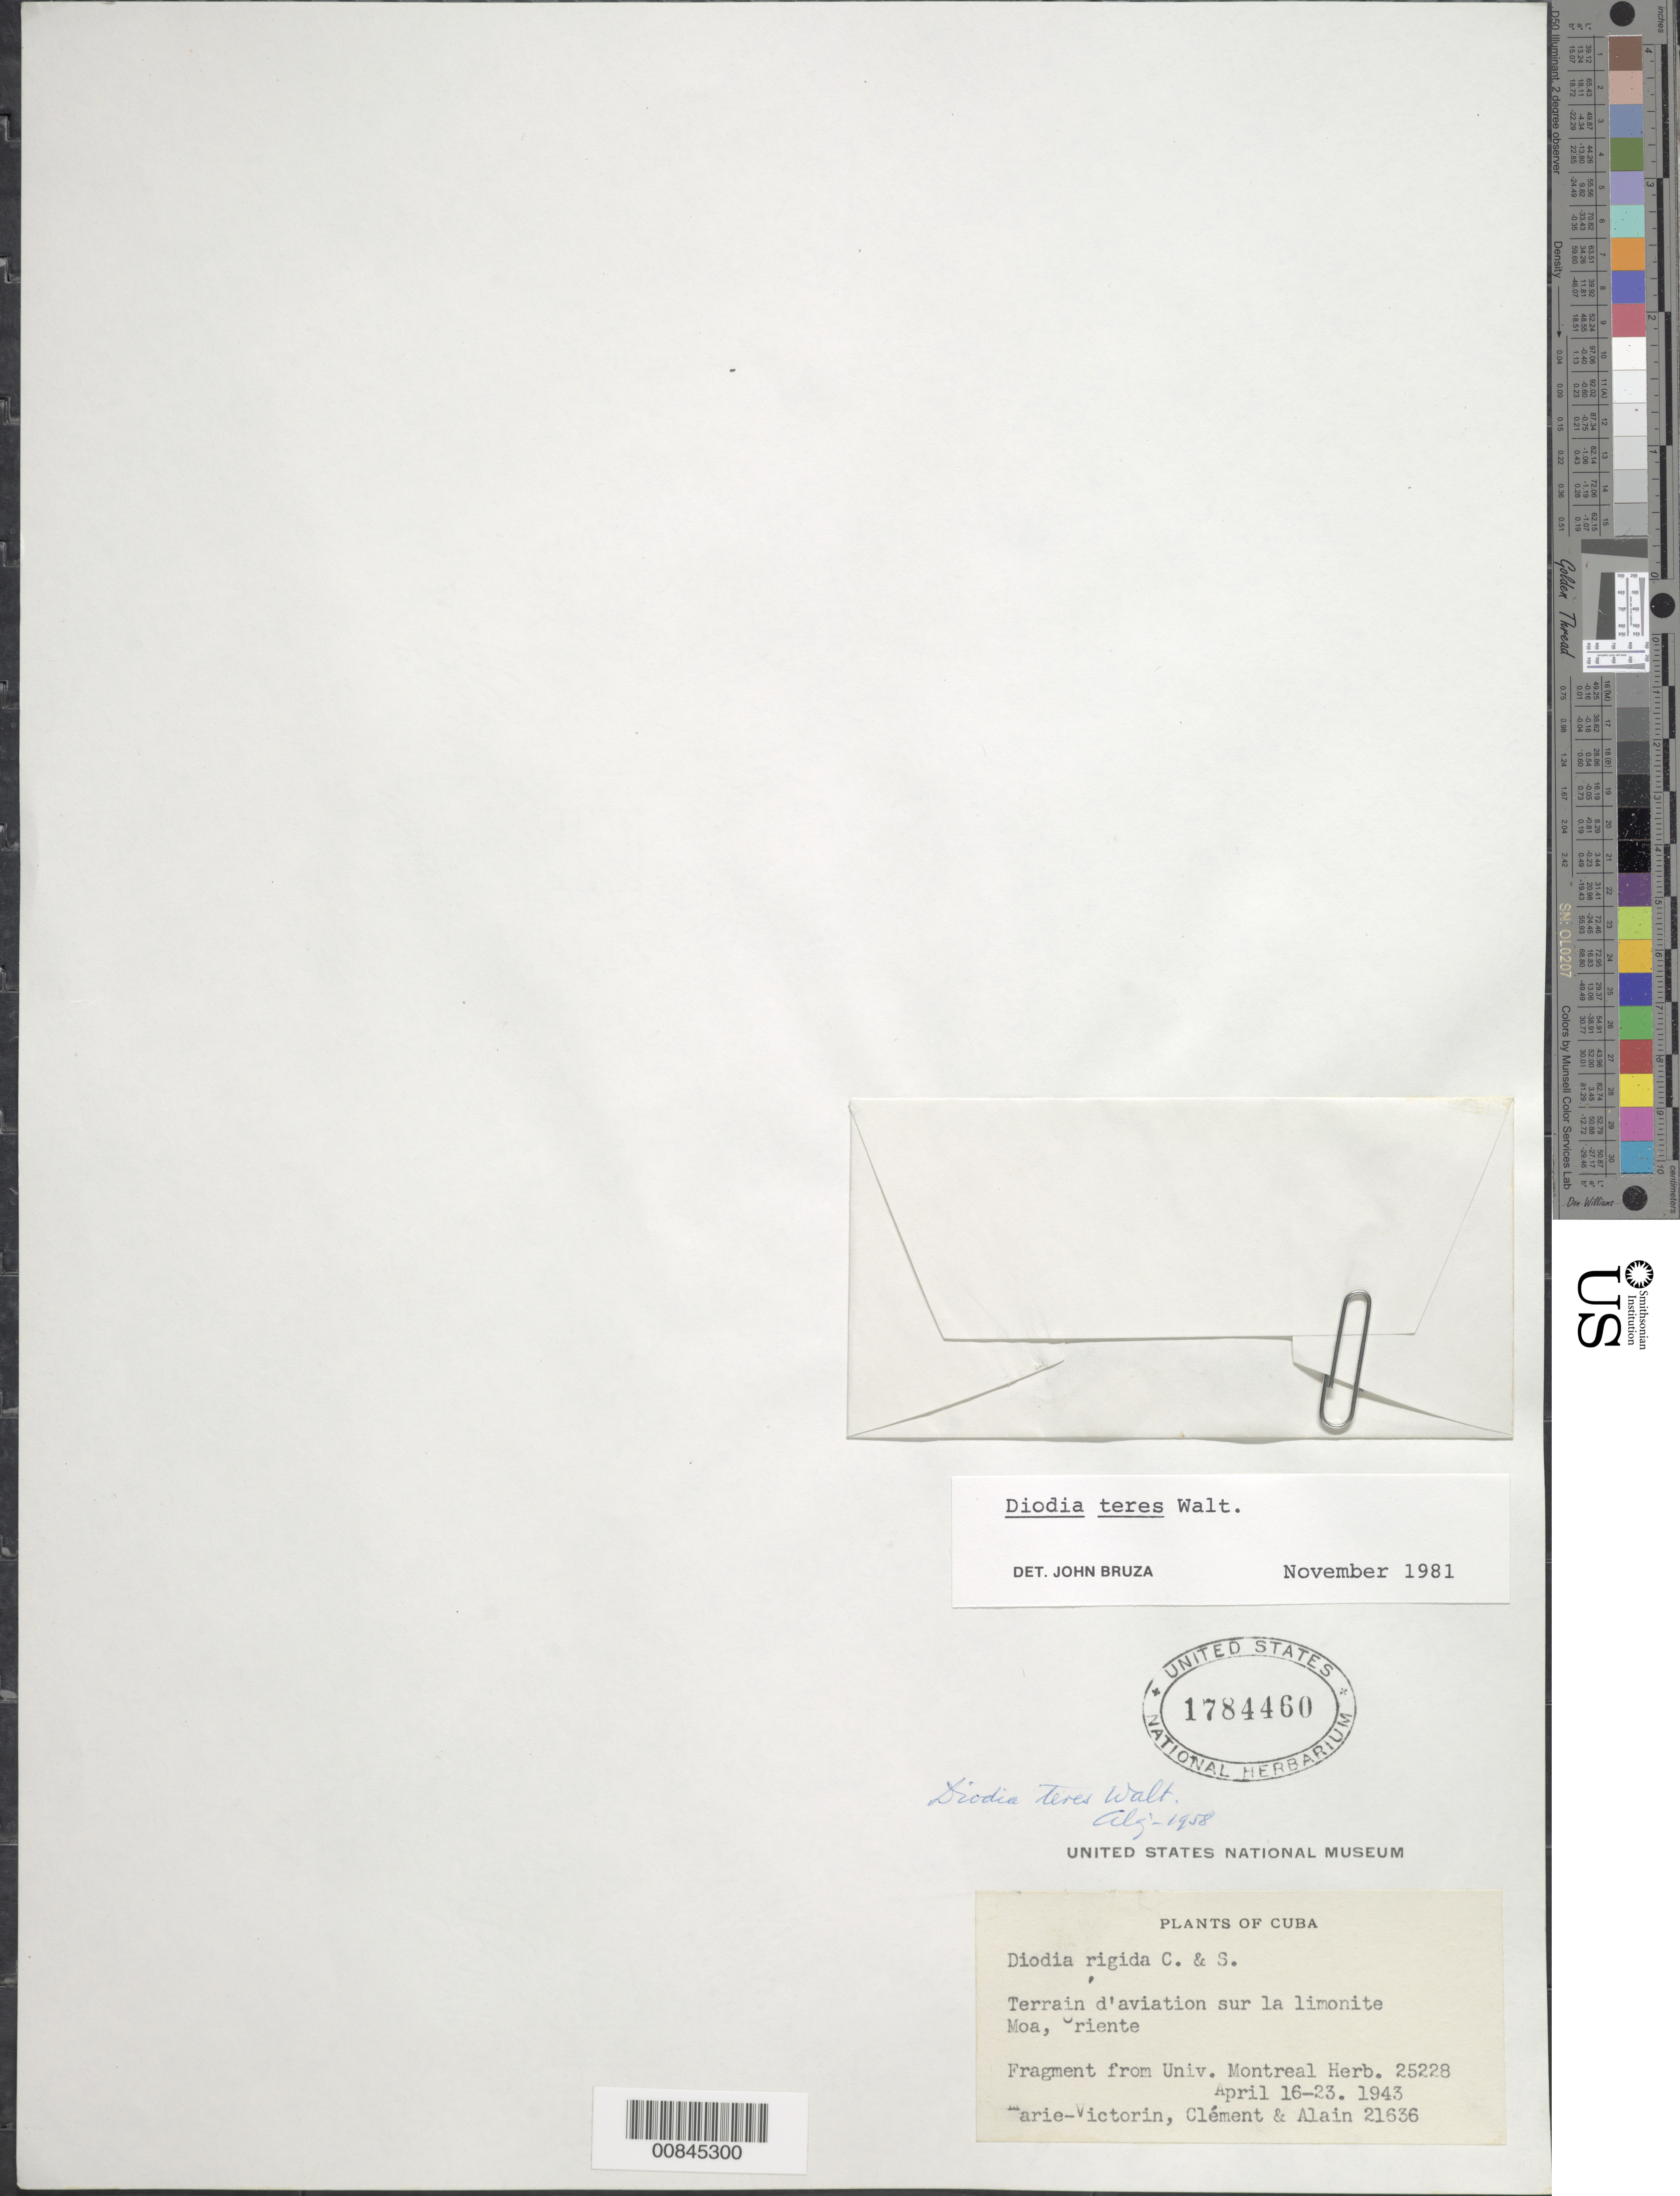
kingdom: Plantae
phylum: Tracheophyta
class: Magnoliopsida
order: Gentianales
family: Rubiaceae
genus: Diodia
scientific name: Diodia simplex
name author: Sw.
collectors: Fr. Marie-Victorin, Bro. Clemente & A. H. Liogier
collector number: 25228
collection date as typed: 16 Apr 1943 to 23 Apr 1943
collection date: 1943-04-16/1943-04-23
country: Cuba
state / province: Oriente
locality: Terrain d'aviation, Moa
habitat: Terrain d'aviation sur la limonite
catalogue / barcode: US 1784460